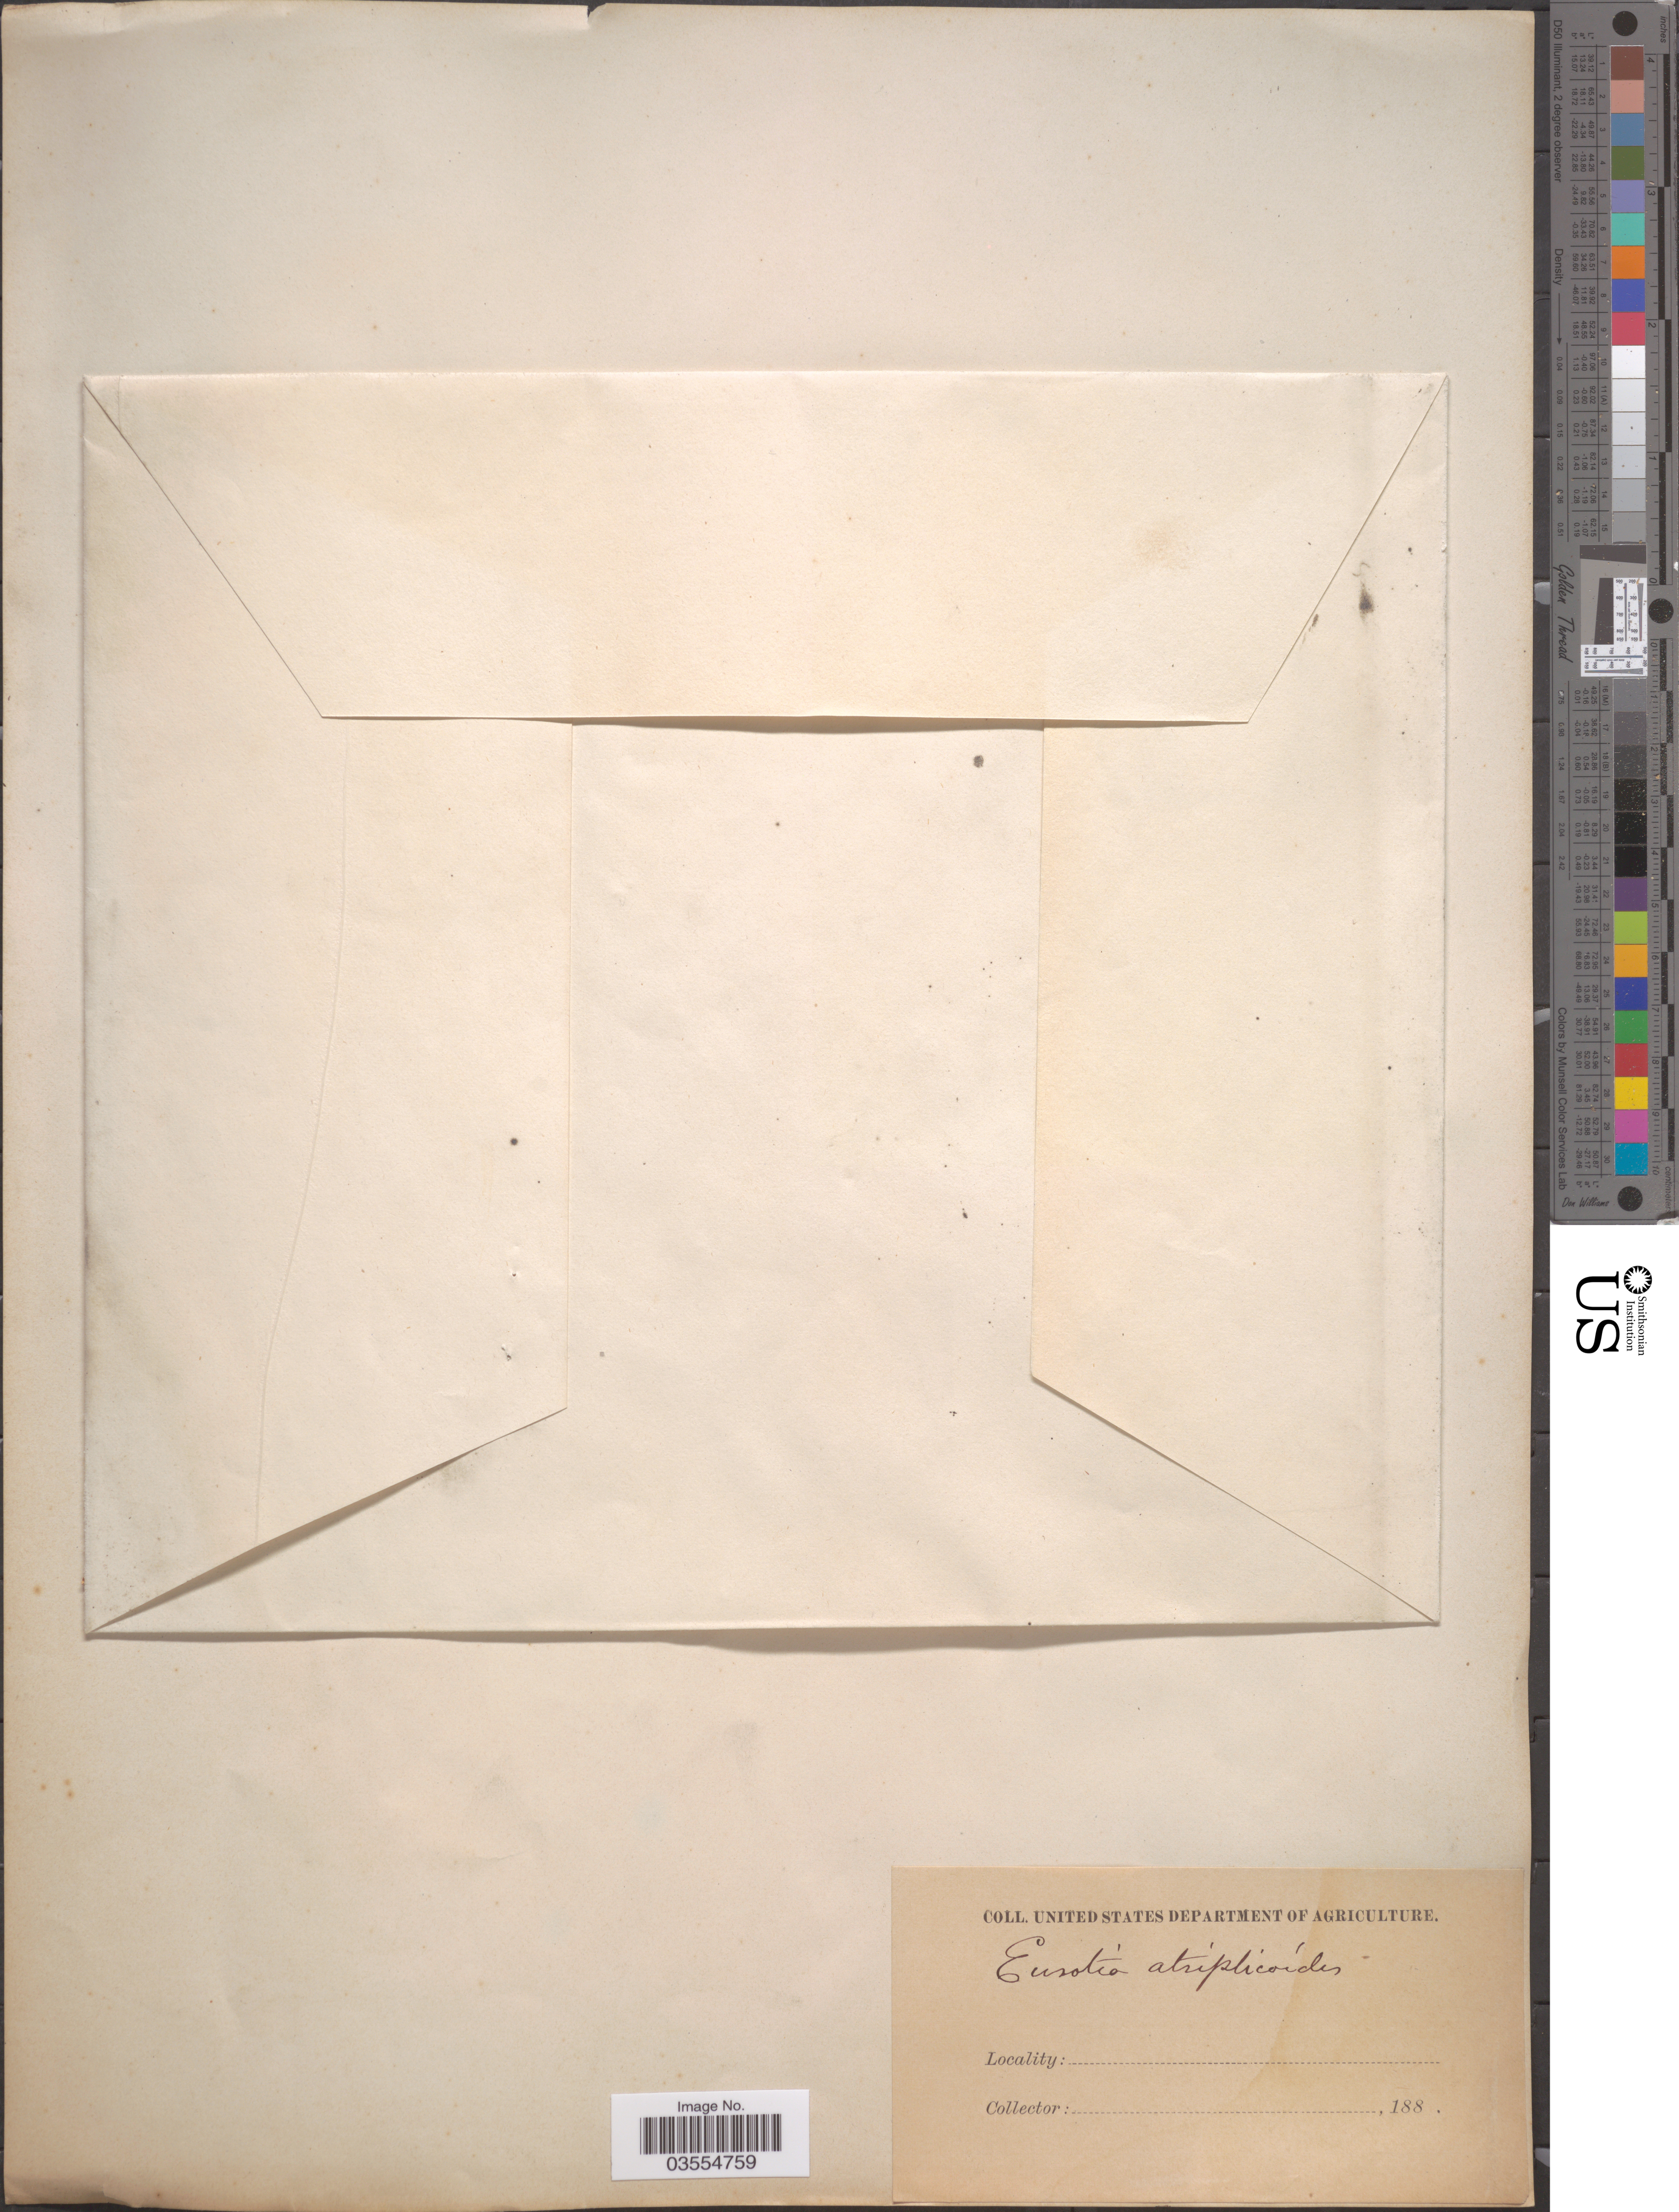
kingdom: Plantae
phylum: Tracheophyta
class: Magnoliopsida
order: Caryophyllales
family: Amaranthaceae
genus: Atriplex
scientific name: Atriplex pedunculata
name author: L.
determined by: Strong, Mark T., (BOT), Smithsonian Institution - National Museum of Natural History (UNITED STATES)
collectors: Facchini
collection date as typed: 188